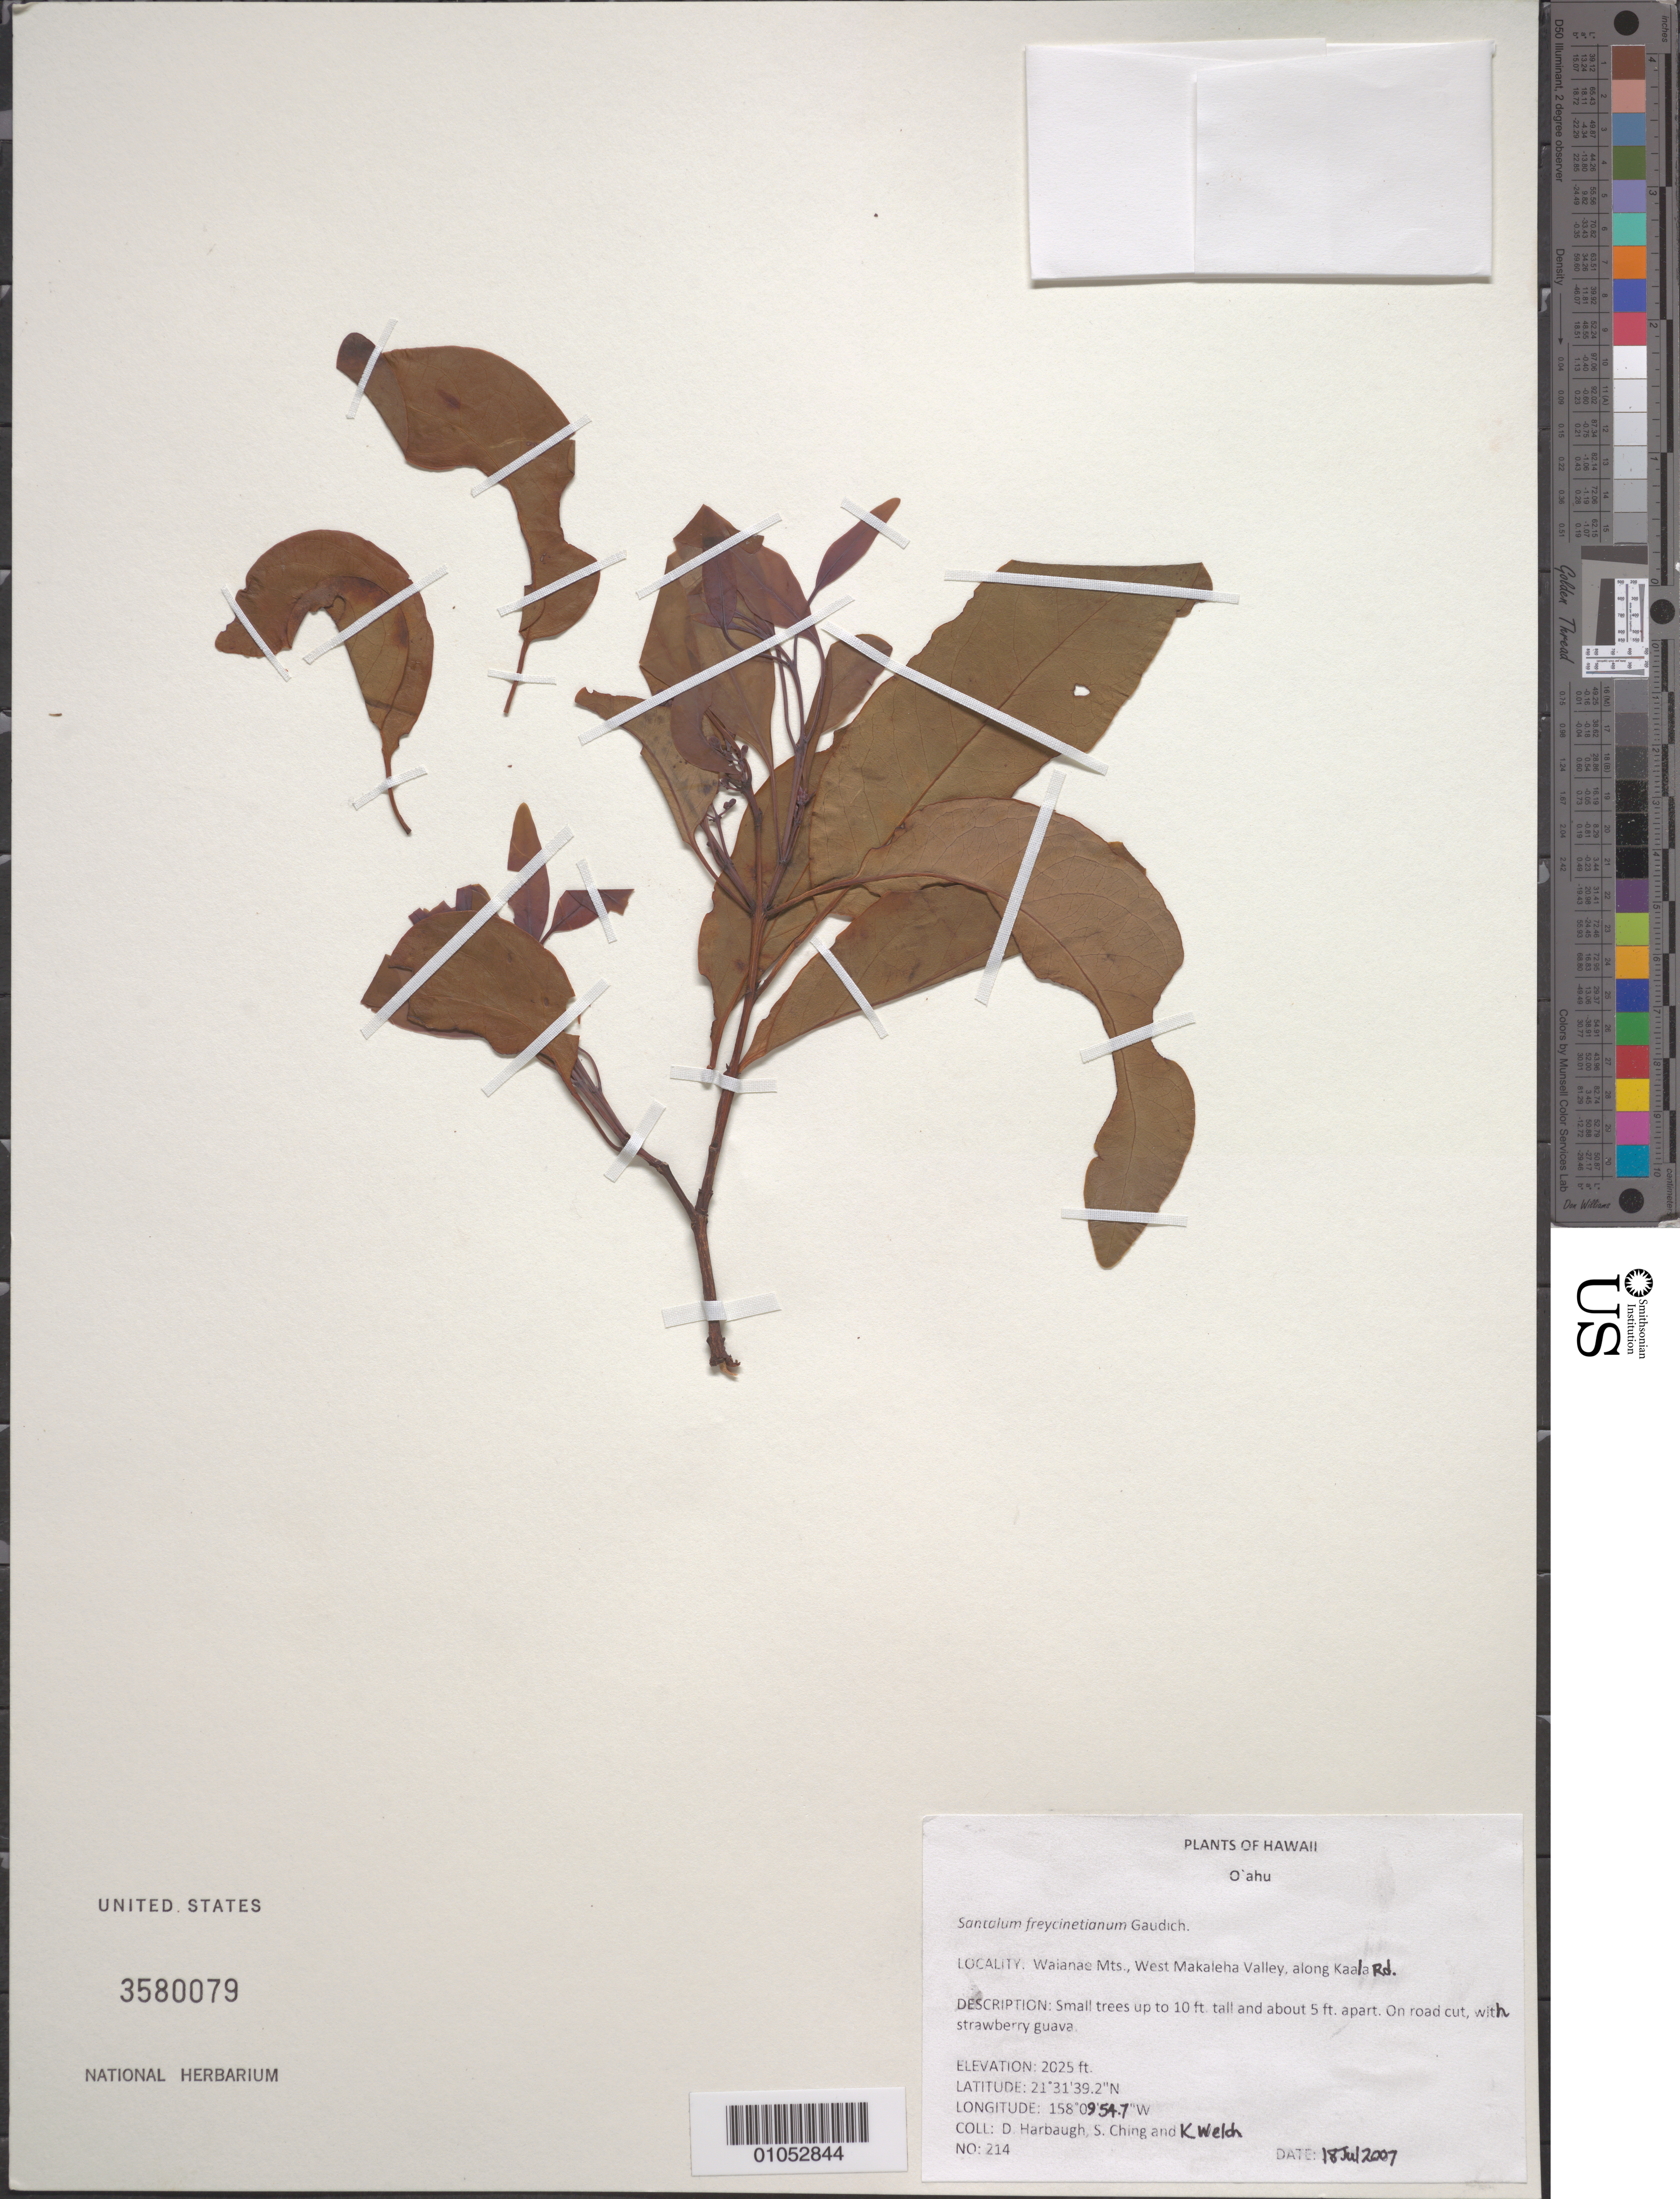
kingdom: Plantae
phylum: Tracheophyta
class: Magnoliopsida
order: Santalales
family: Santalaceae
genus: Santalum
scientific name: Santalum freycinetianum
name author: Gaudich.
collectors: D. Harbaugh, S. Ching & K. Welch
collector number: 214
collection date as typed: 18 Jul 2007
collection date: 2007-07-18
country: United States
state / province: Hawaii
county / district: Honolulu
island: Oahu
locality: Waianae Mts., West Makaleha Valley, along Kaala Rd.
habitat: On road cut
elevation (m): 617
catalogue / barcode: US 3580079